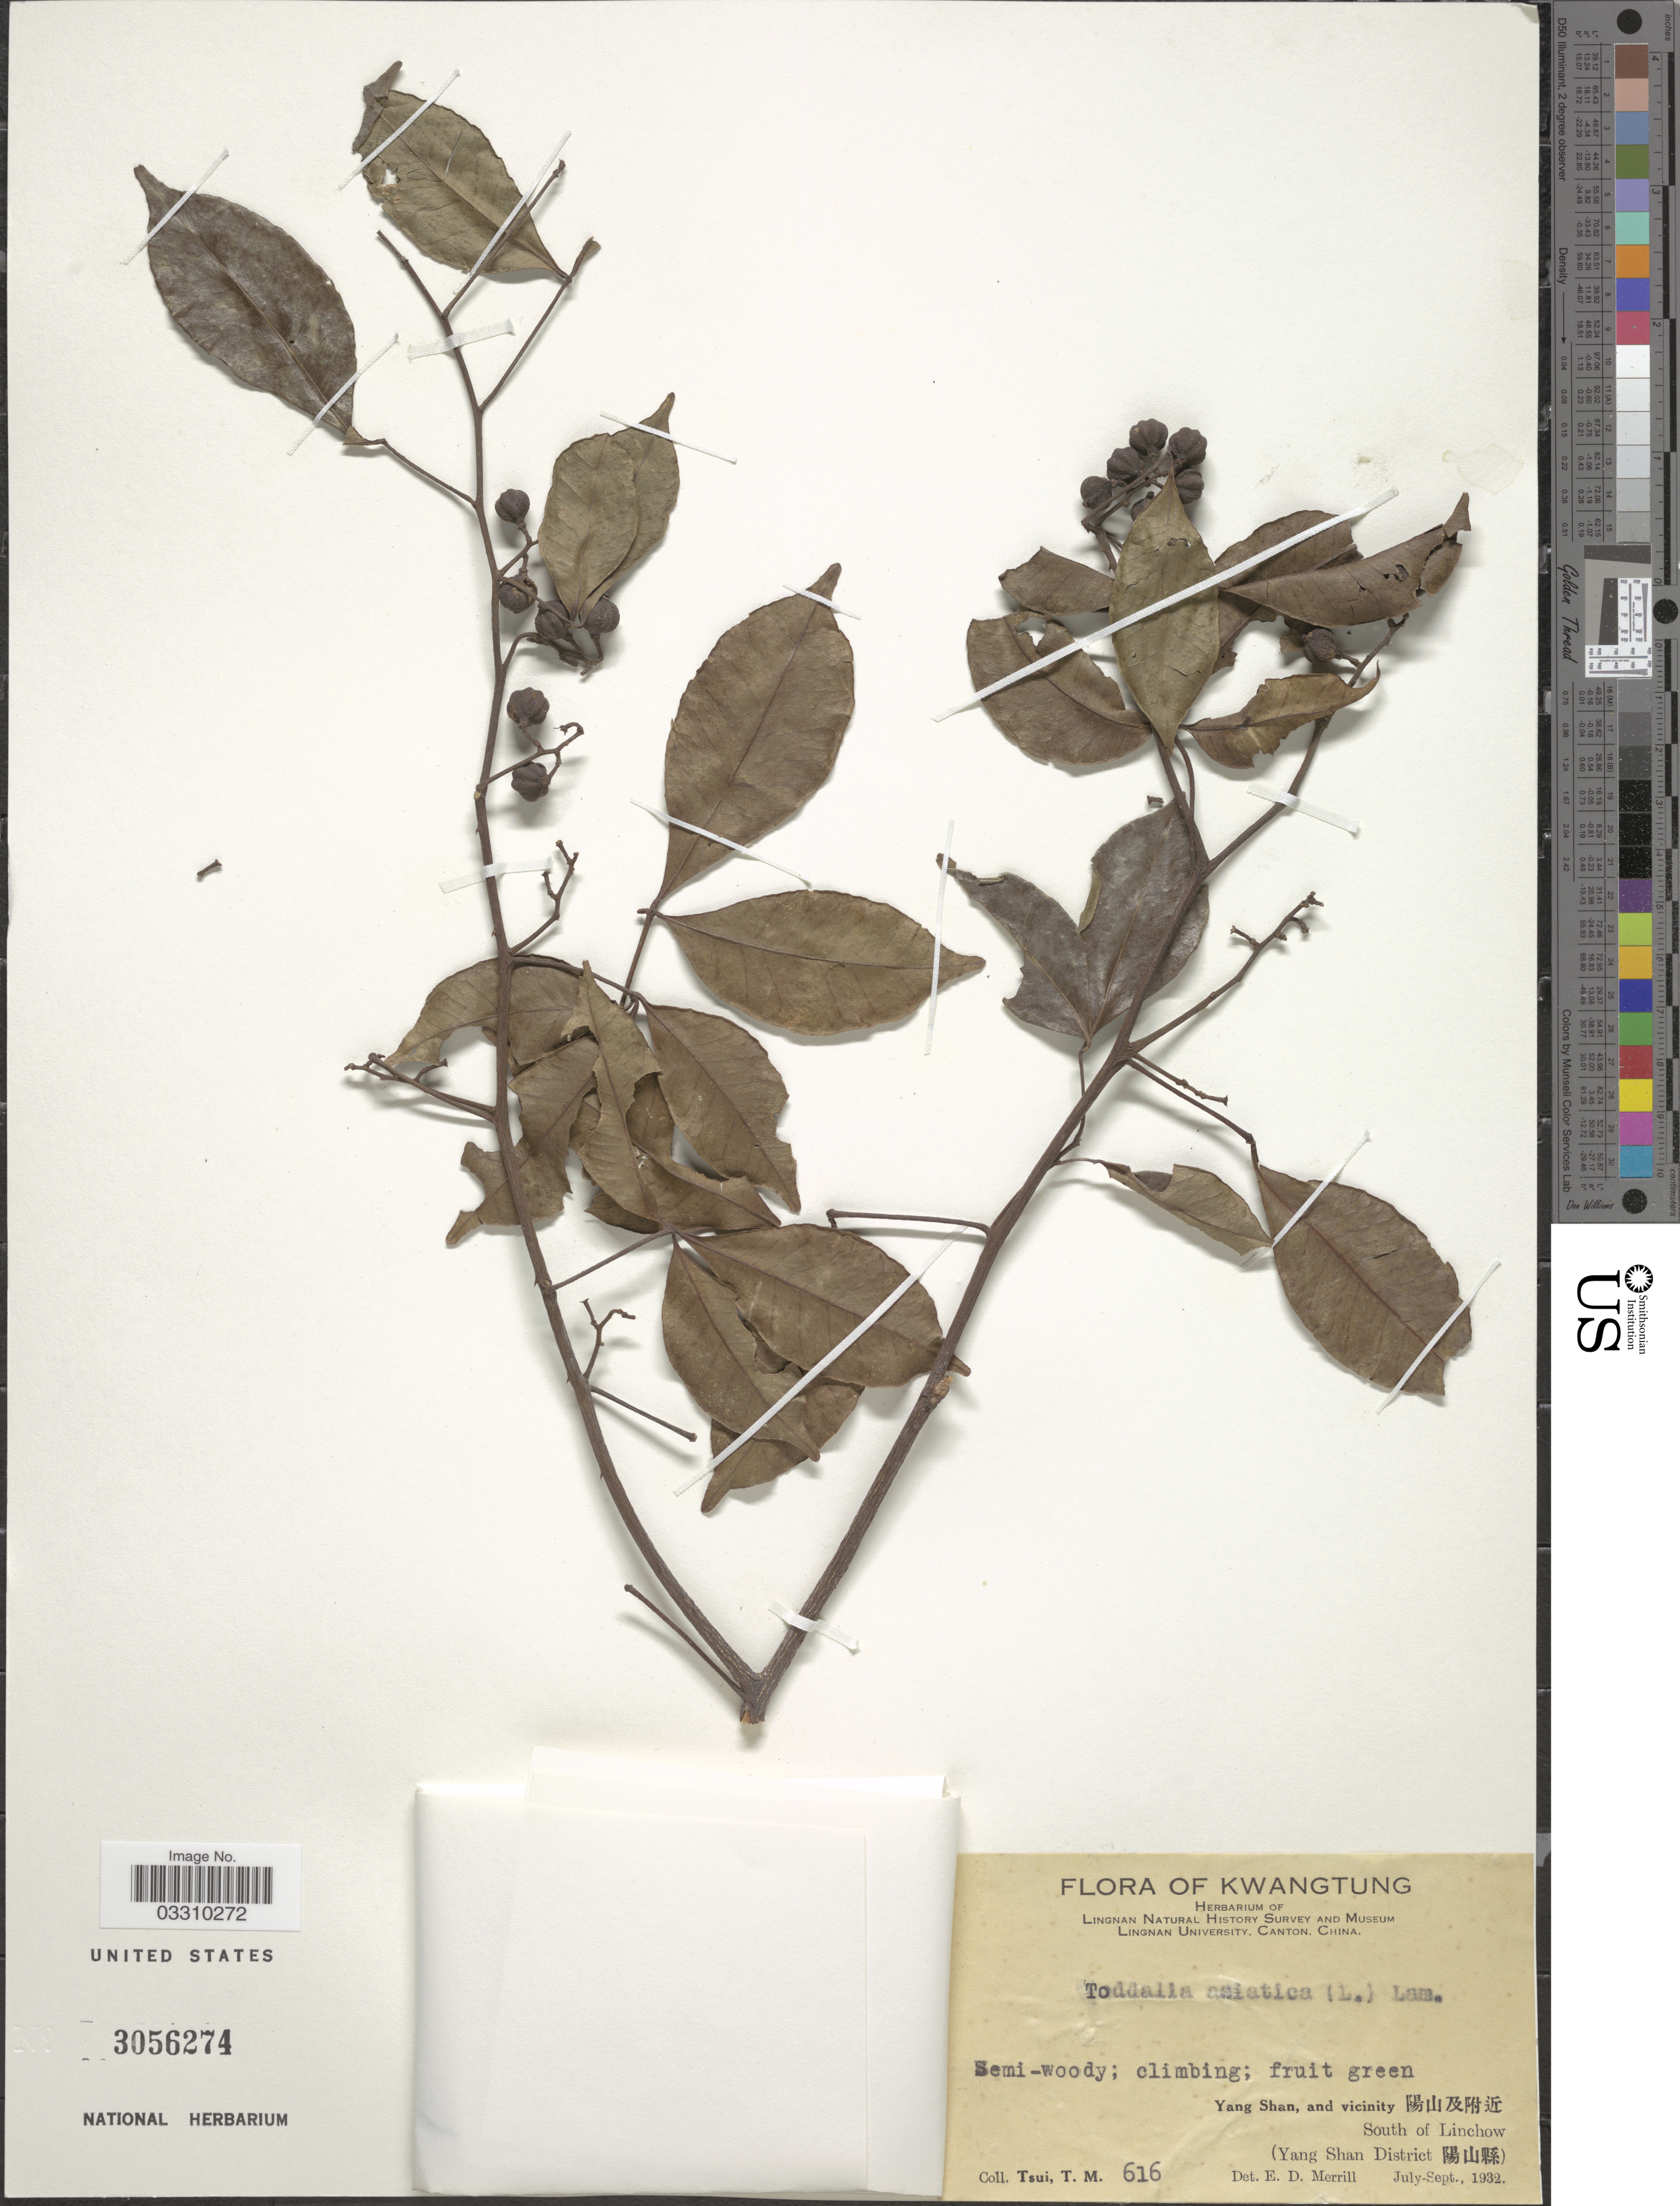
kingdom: Plantae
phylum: Tracheophyta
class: Magnoliopsida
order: Sapindales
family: Rutaceae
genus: Zanthoxylum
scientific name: Zanthoxylum asiaticum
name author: (L.) Appelhans et al.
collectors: T. Tsui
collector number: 616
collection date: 1932-07/1932-09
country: China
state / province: Guangdong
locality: Kwangtung. Yang Shan, and vicinity X. South of Linchow. (Yang Shan District X).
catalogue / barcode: US 3056274